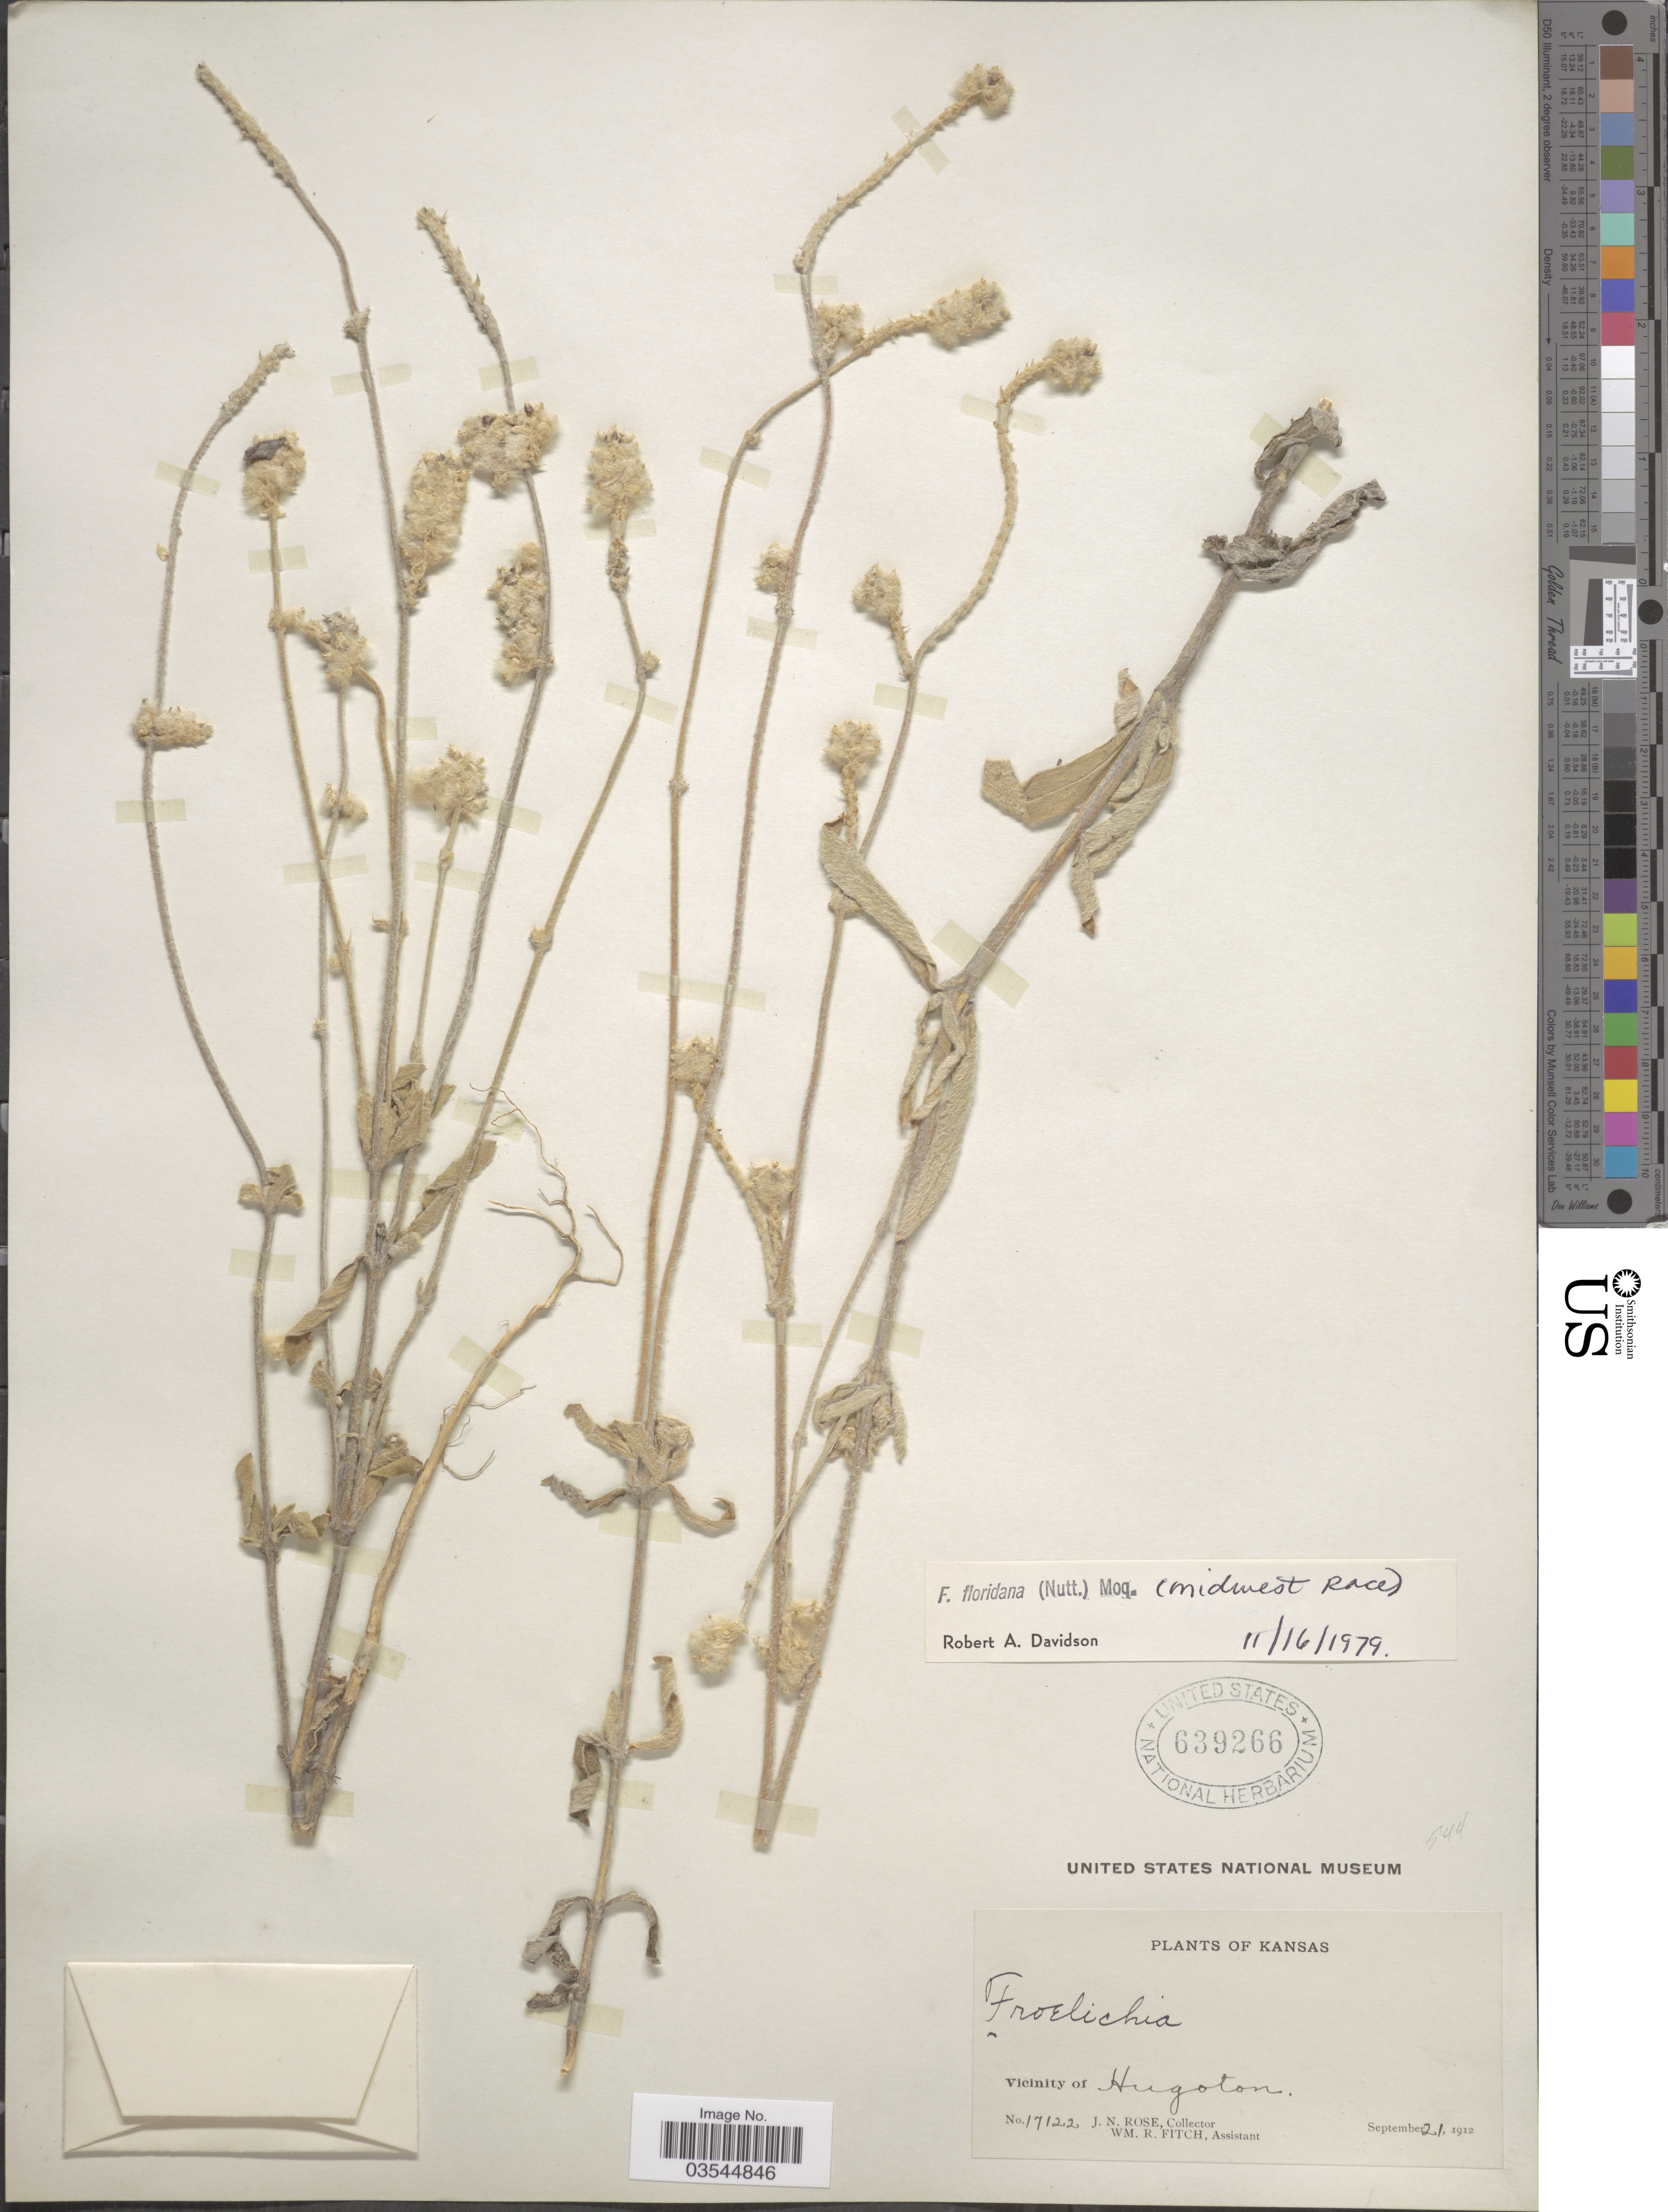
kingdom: Plantae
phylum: Tracheophyta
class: Magnoliopsida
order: Caryophyllales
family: Amaranthaceae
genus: Froelichia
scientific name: Froelichia floridana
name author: (Nutt.) Moq.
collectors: J. N. Rose & W. R. Fitch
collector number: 17122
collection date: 1912-09-21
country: United States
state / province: Kansas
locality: Vicinity of Hugoton.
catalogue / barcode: US 639266